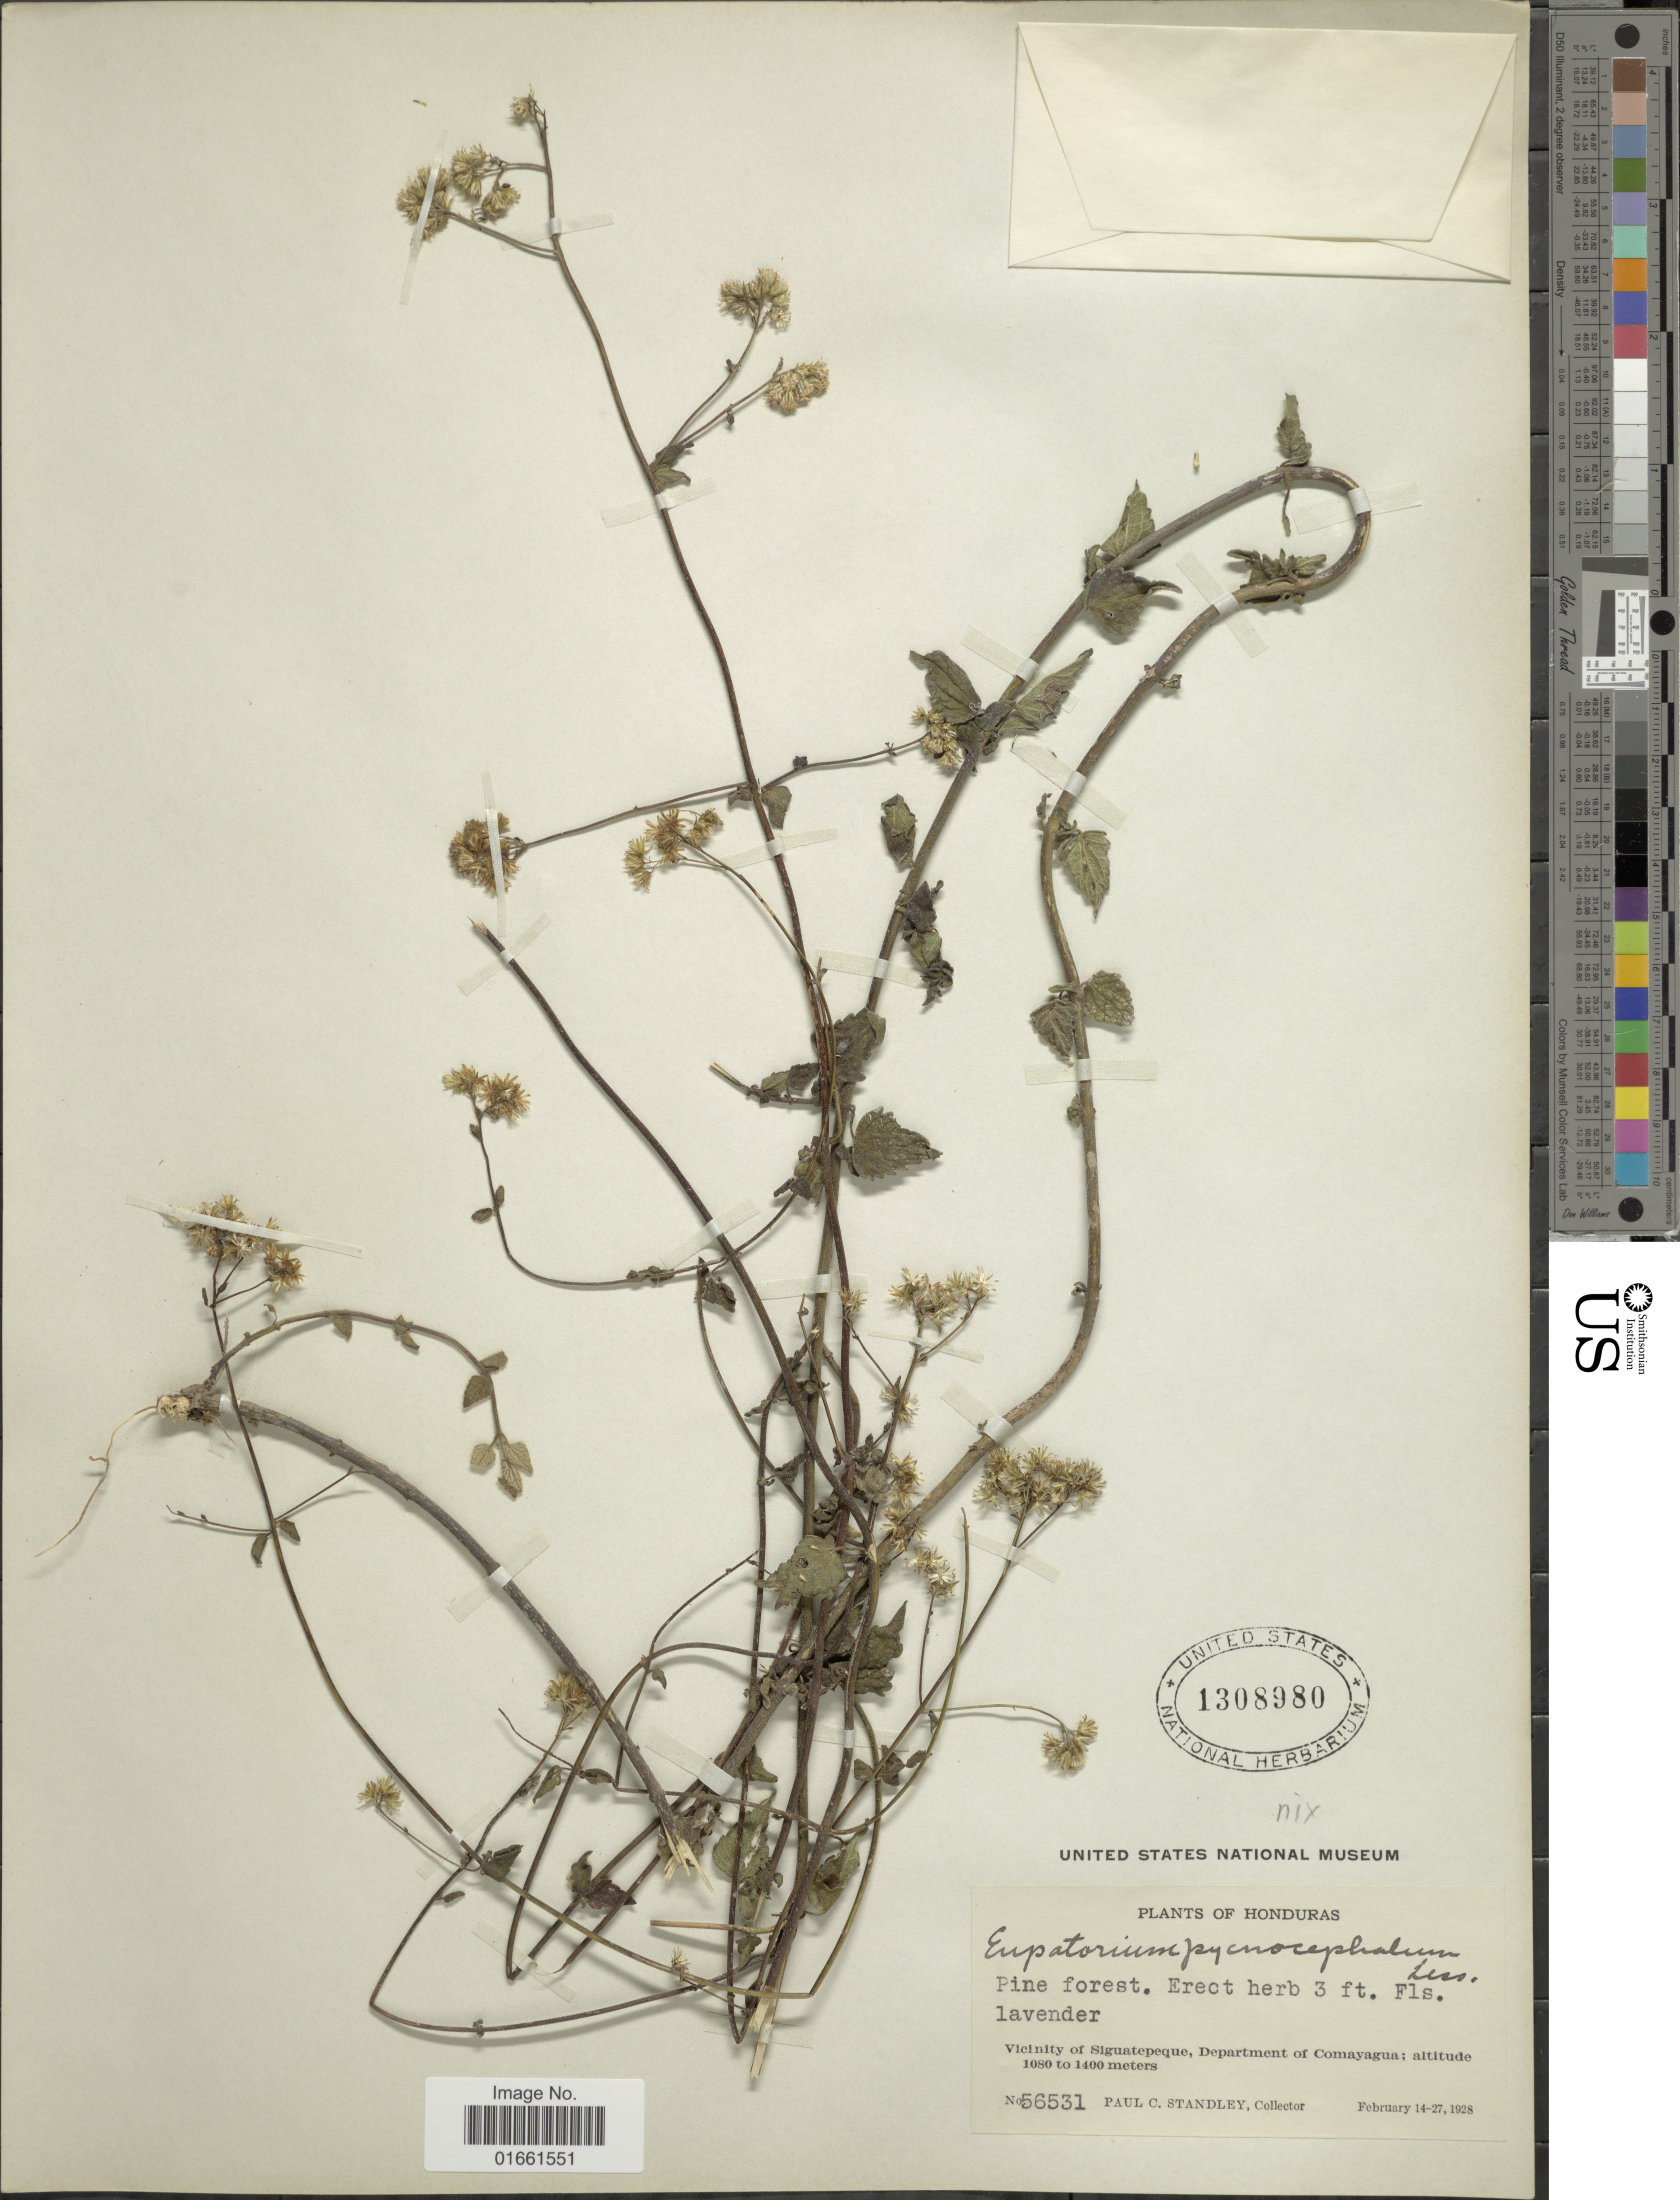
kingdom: Plantae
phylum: Tracheophyta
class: Magnoliopsida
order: Asterales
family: Asteraceae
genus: Fleischmannia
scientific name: Fleischmannia nix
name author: R.M. King & H. Rob.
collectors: P. C. Standley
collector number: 56531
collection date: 1928-02-14/1928-02-17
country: Honduras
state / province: Comayagua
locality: Vicinity of Siguatepeque, Department of Comayagua.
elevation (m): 1080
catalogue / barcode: US 1308980